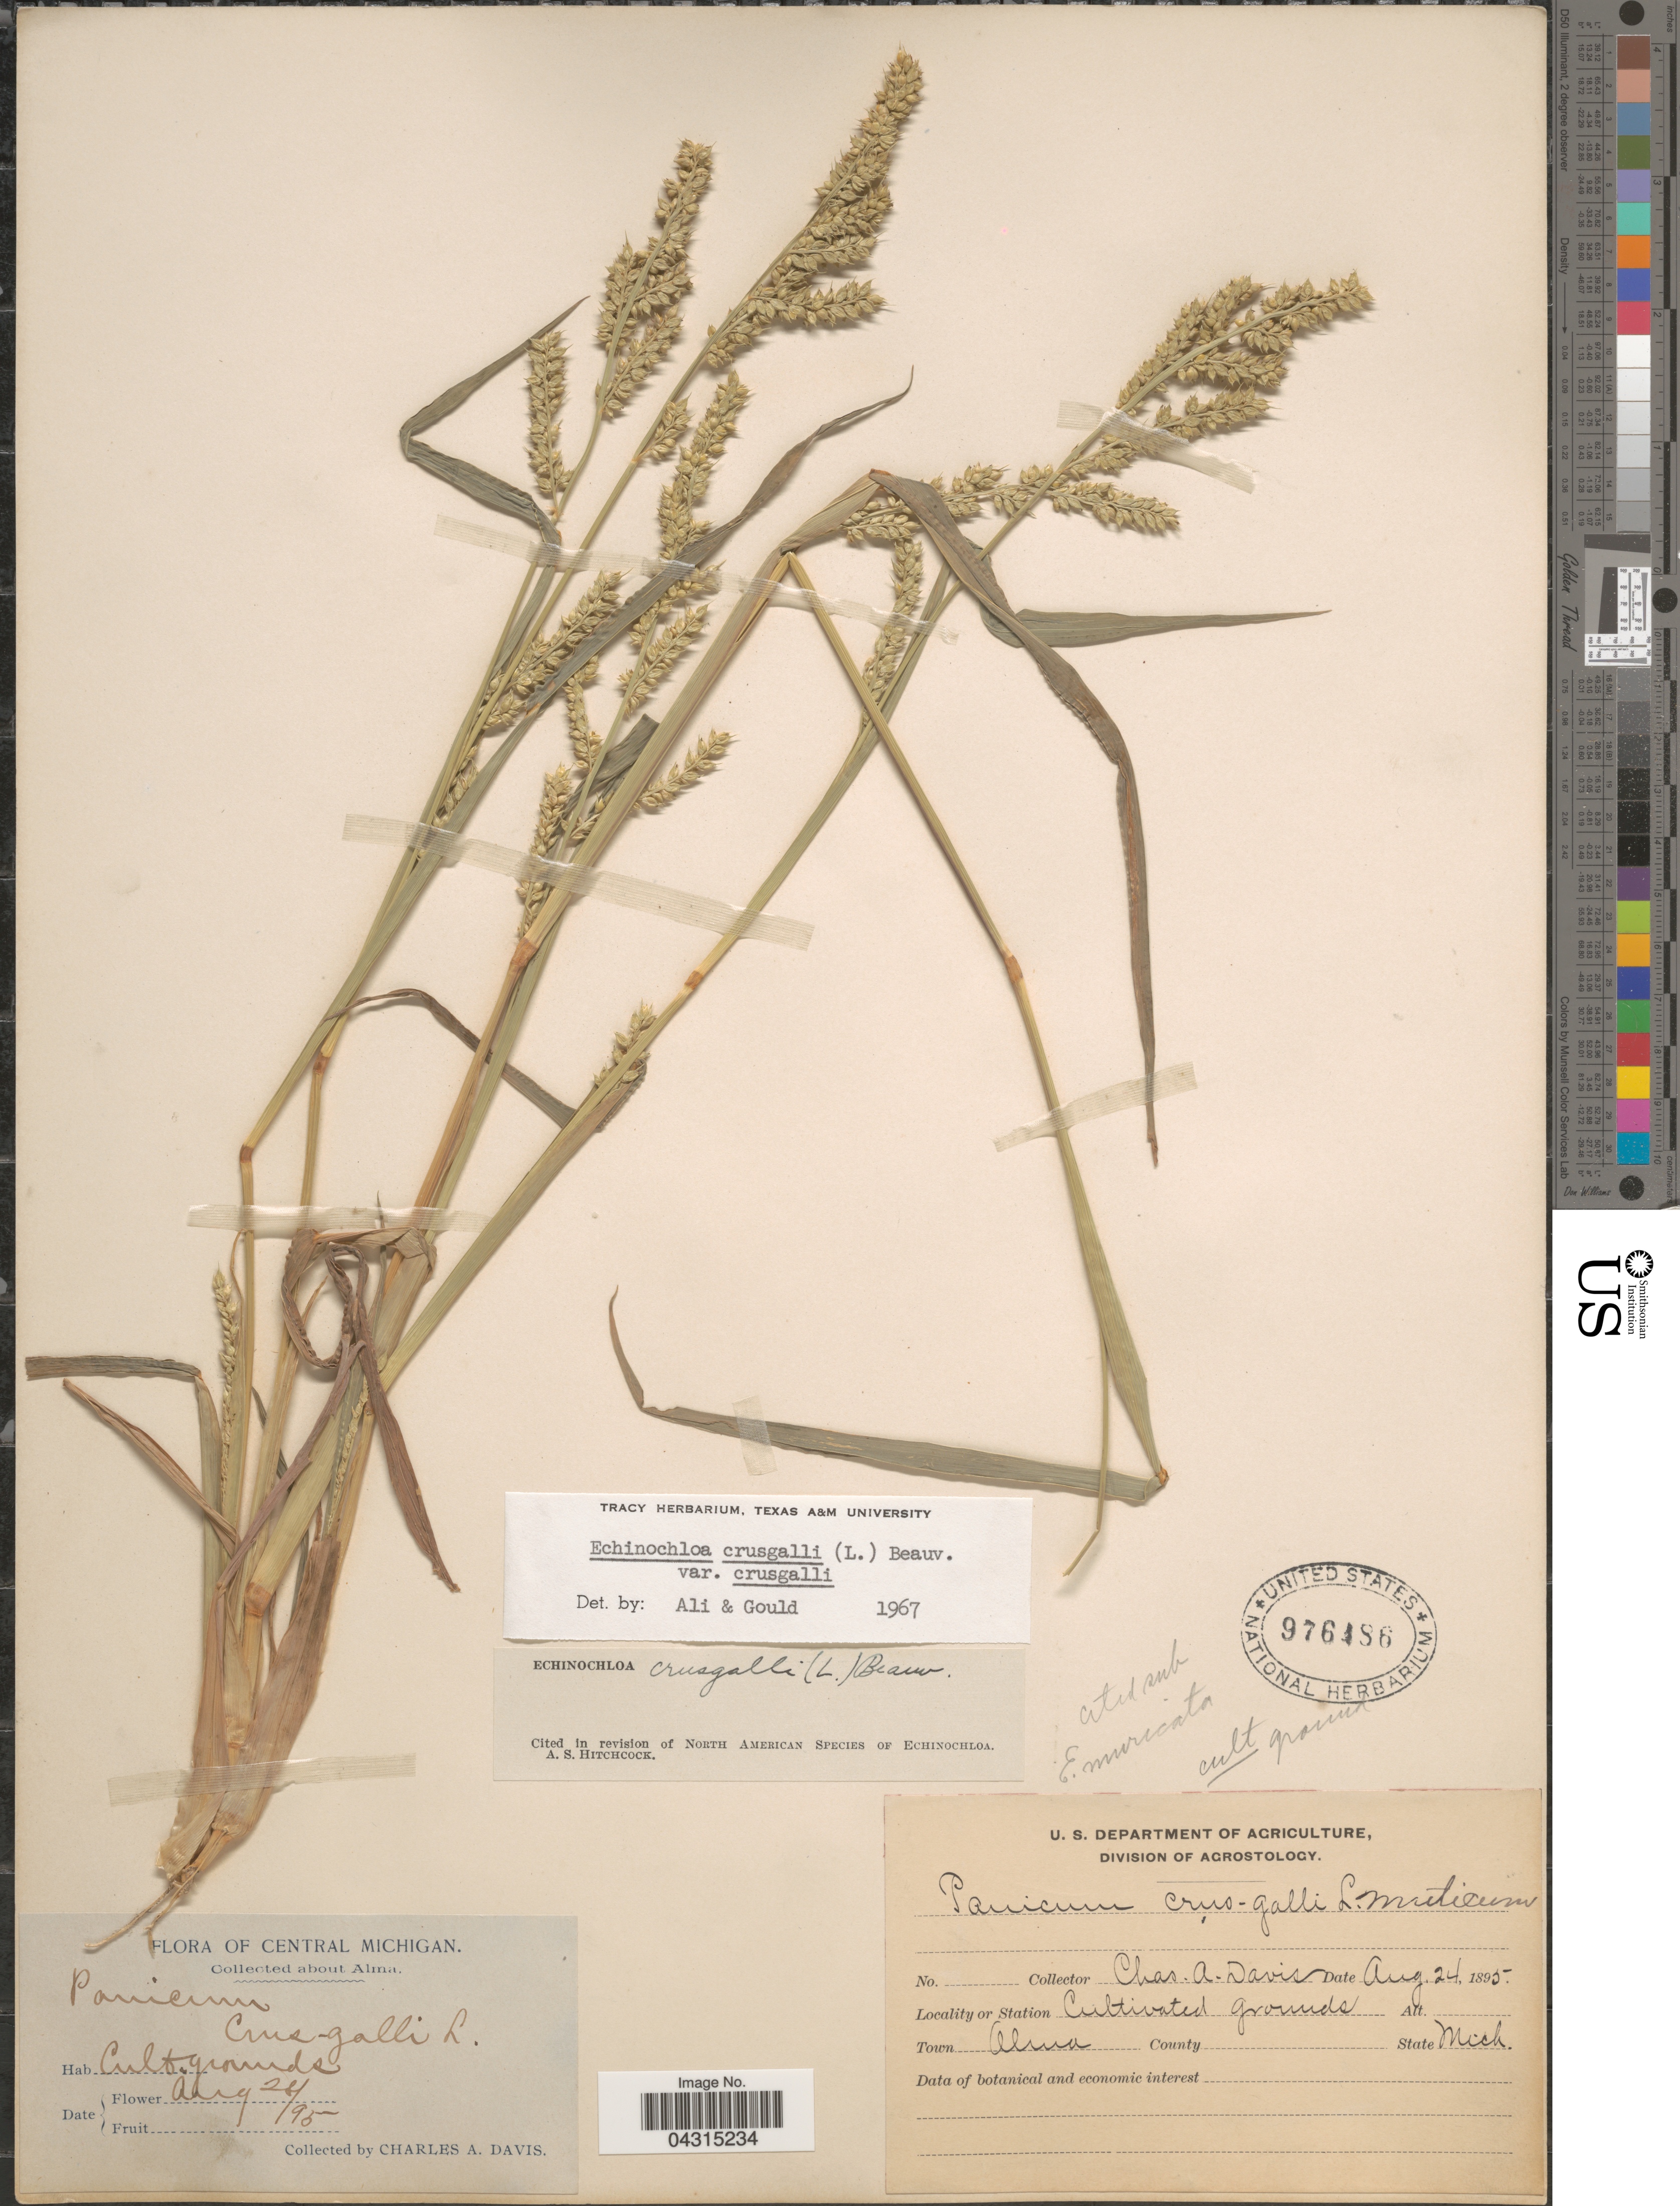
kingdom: Plantae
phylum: Tracheophyta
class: Liliopsida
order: Poales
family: Poaceae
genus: Echinochloa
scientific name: Echinochloa crus-galli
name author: (L.) P. Beauv.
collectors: C. Davis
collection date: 1895-08-24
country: United States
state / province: Michigan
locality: Central Michigan. About Alma. Town Alma.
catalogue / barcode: US 976486